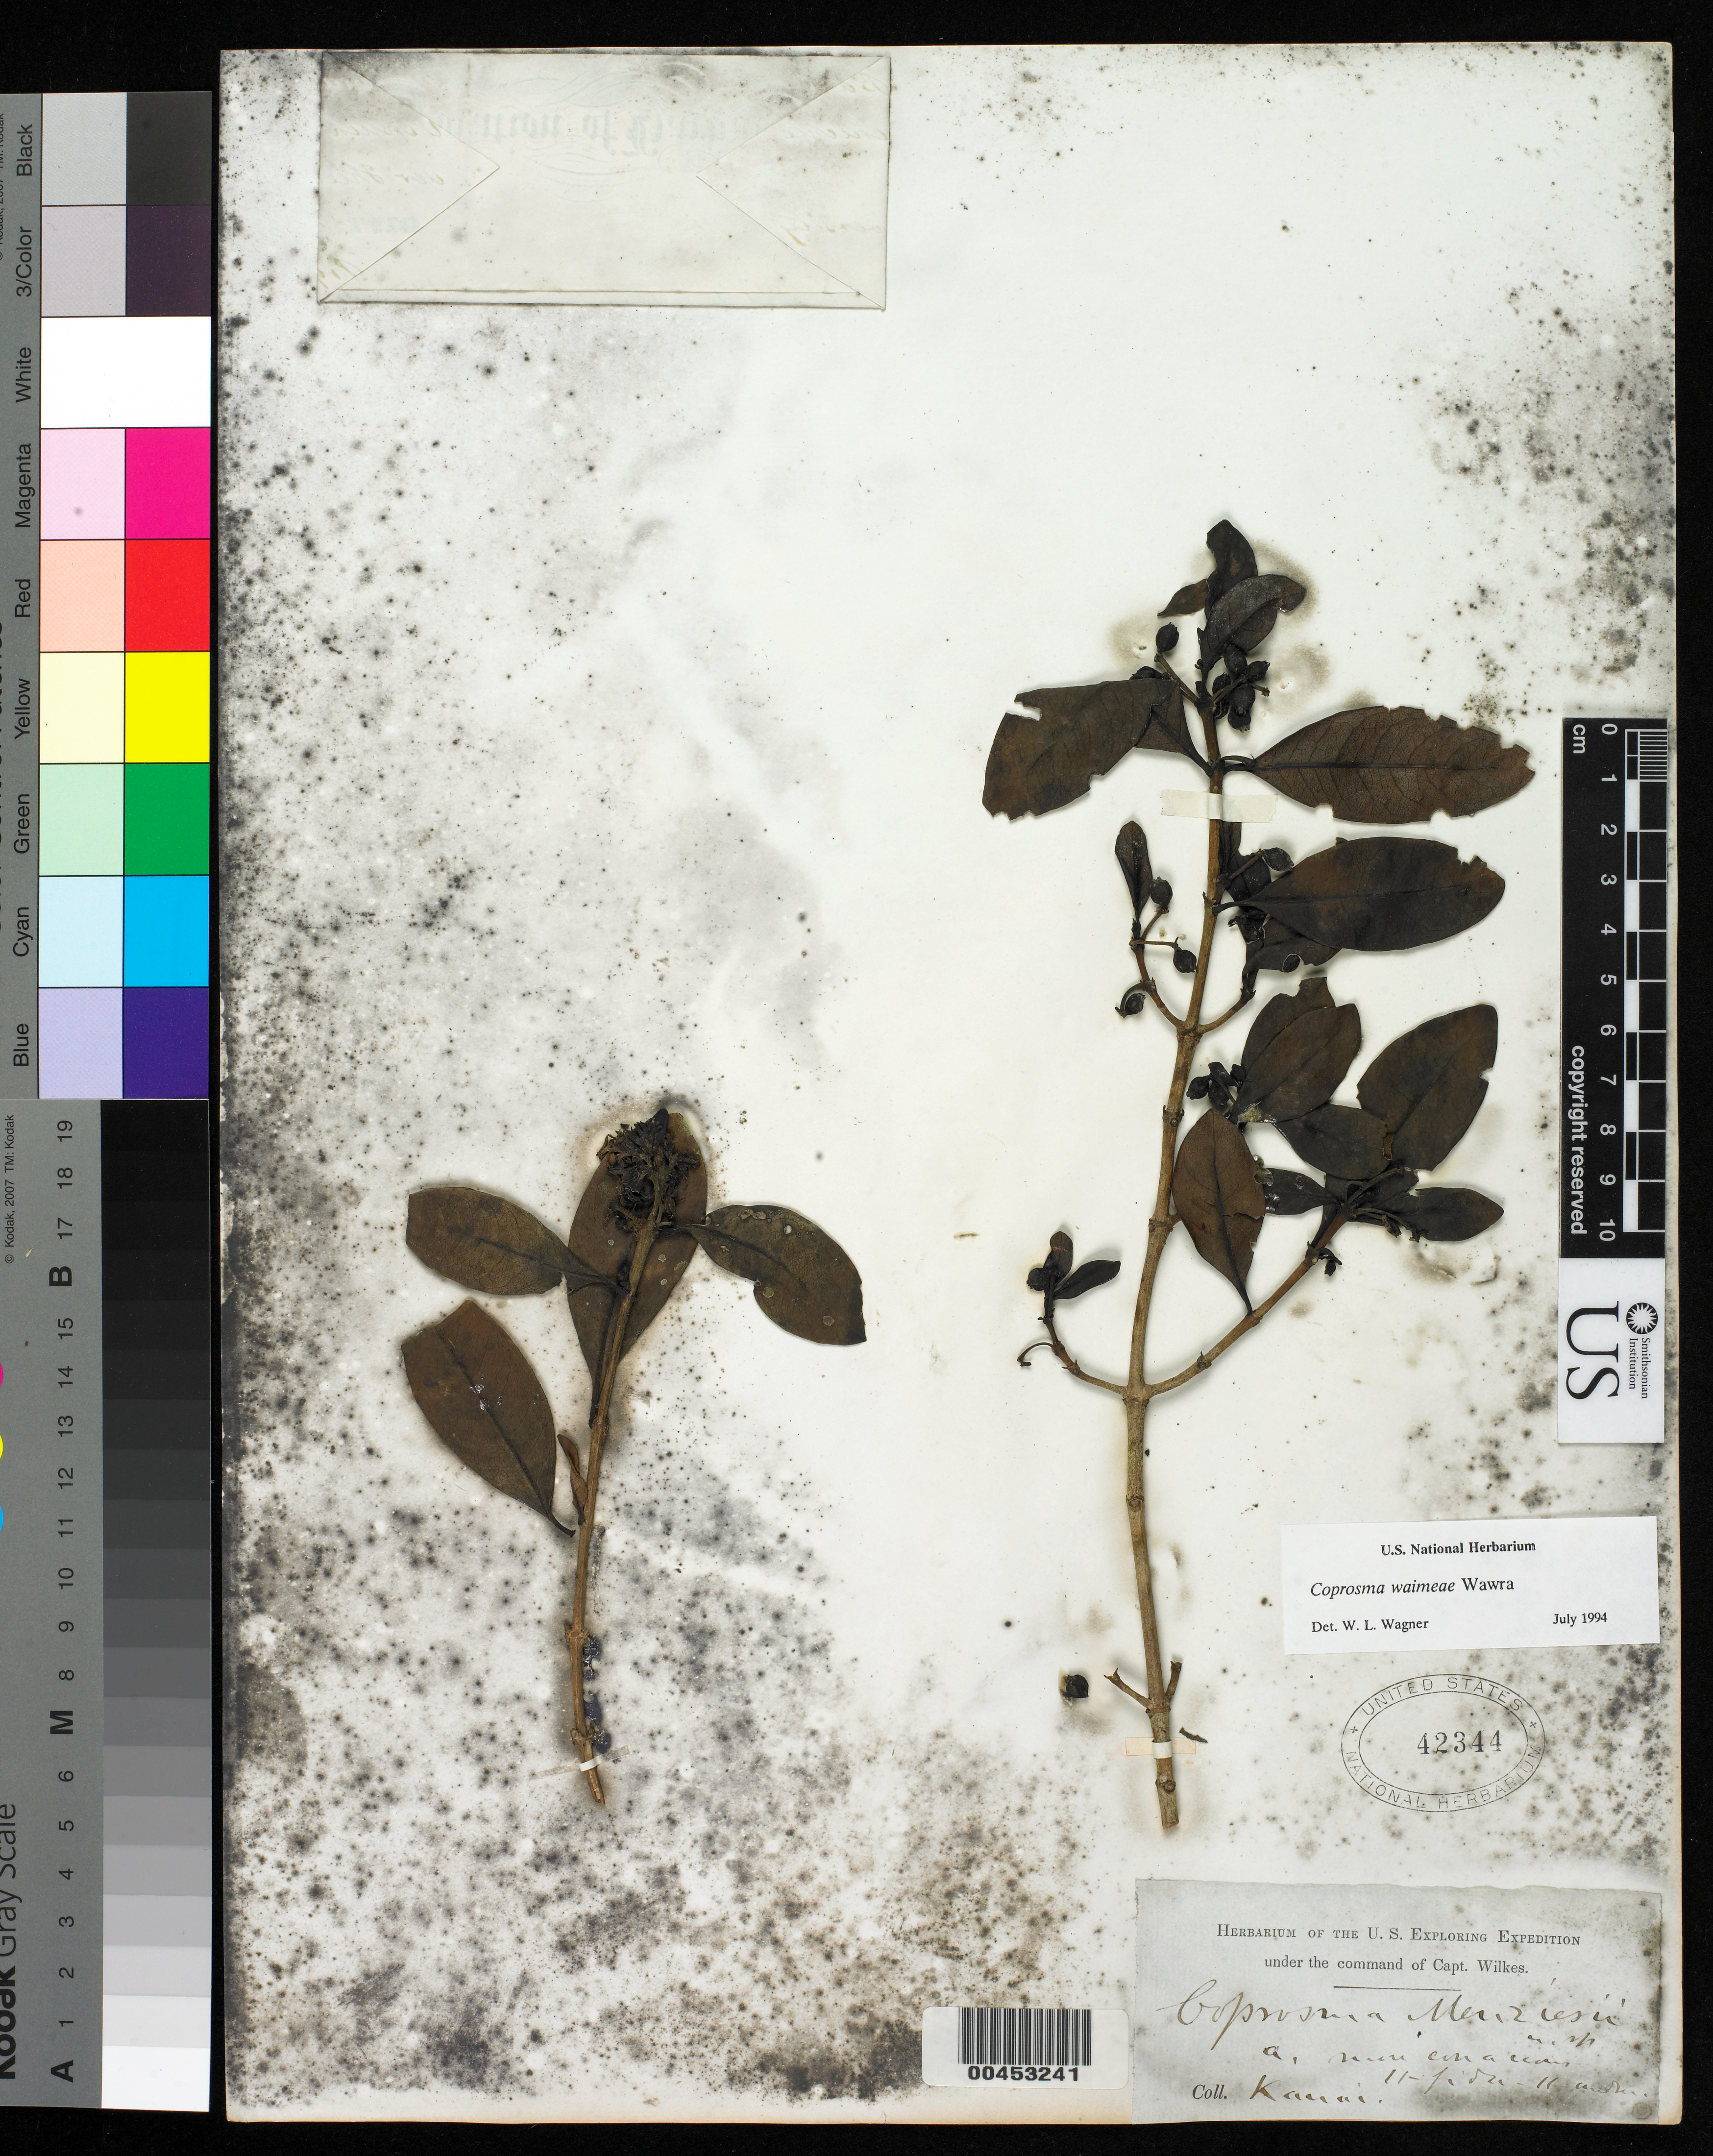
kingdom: Plantae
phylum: Tracheophyta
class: Magnoliopsida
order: Gentianales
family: Rubiaceae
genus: Coprosma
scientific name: Coprosma waimeae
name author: Wawra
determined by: Wagner, W. L., (BOT), Smithsonian Institution - National Museum of Natural History (UNITED STATES)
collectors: Wilkes Explor. Exped.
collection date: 1838/1842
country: United States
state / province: Hawaii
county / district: Kauai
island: Kaua'i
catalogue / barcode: US 42344